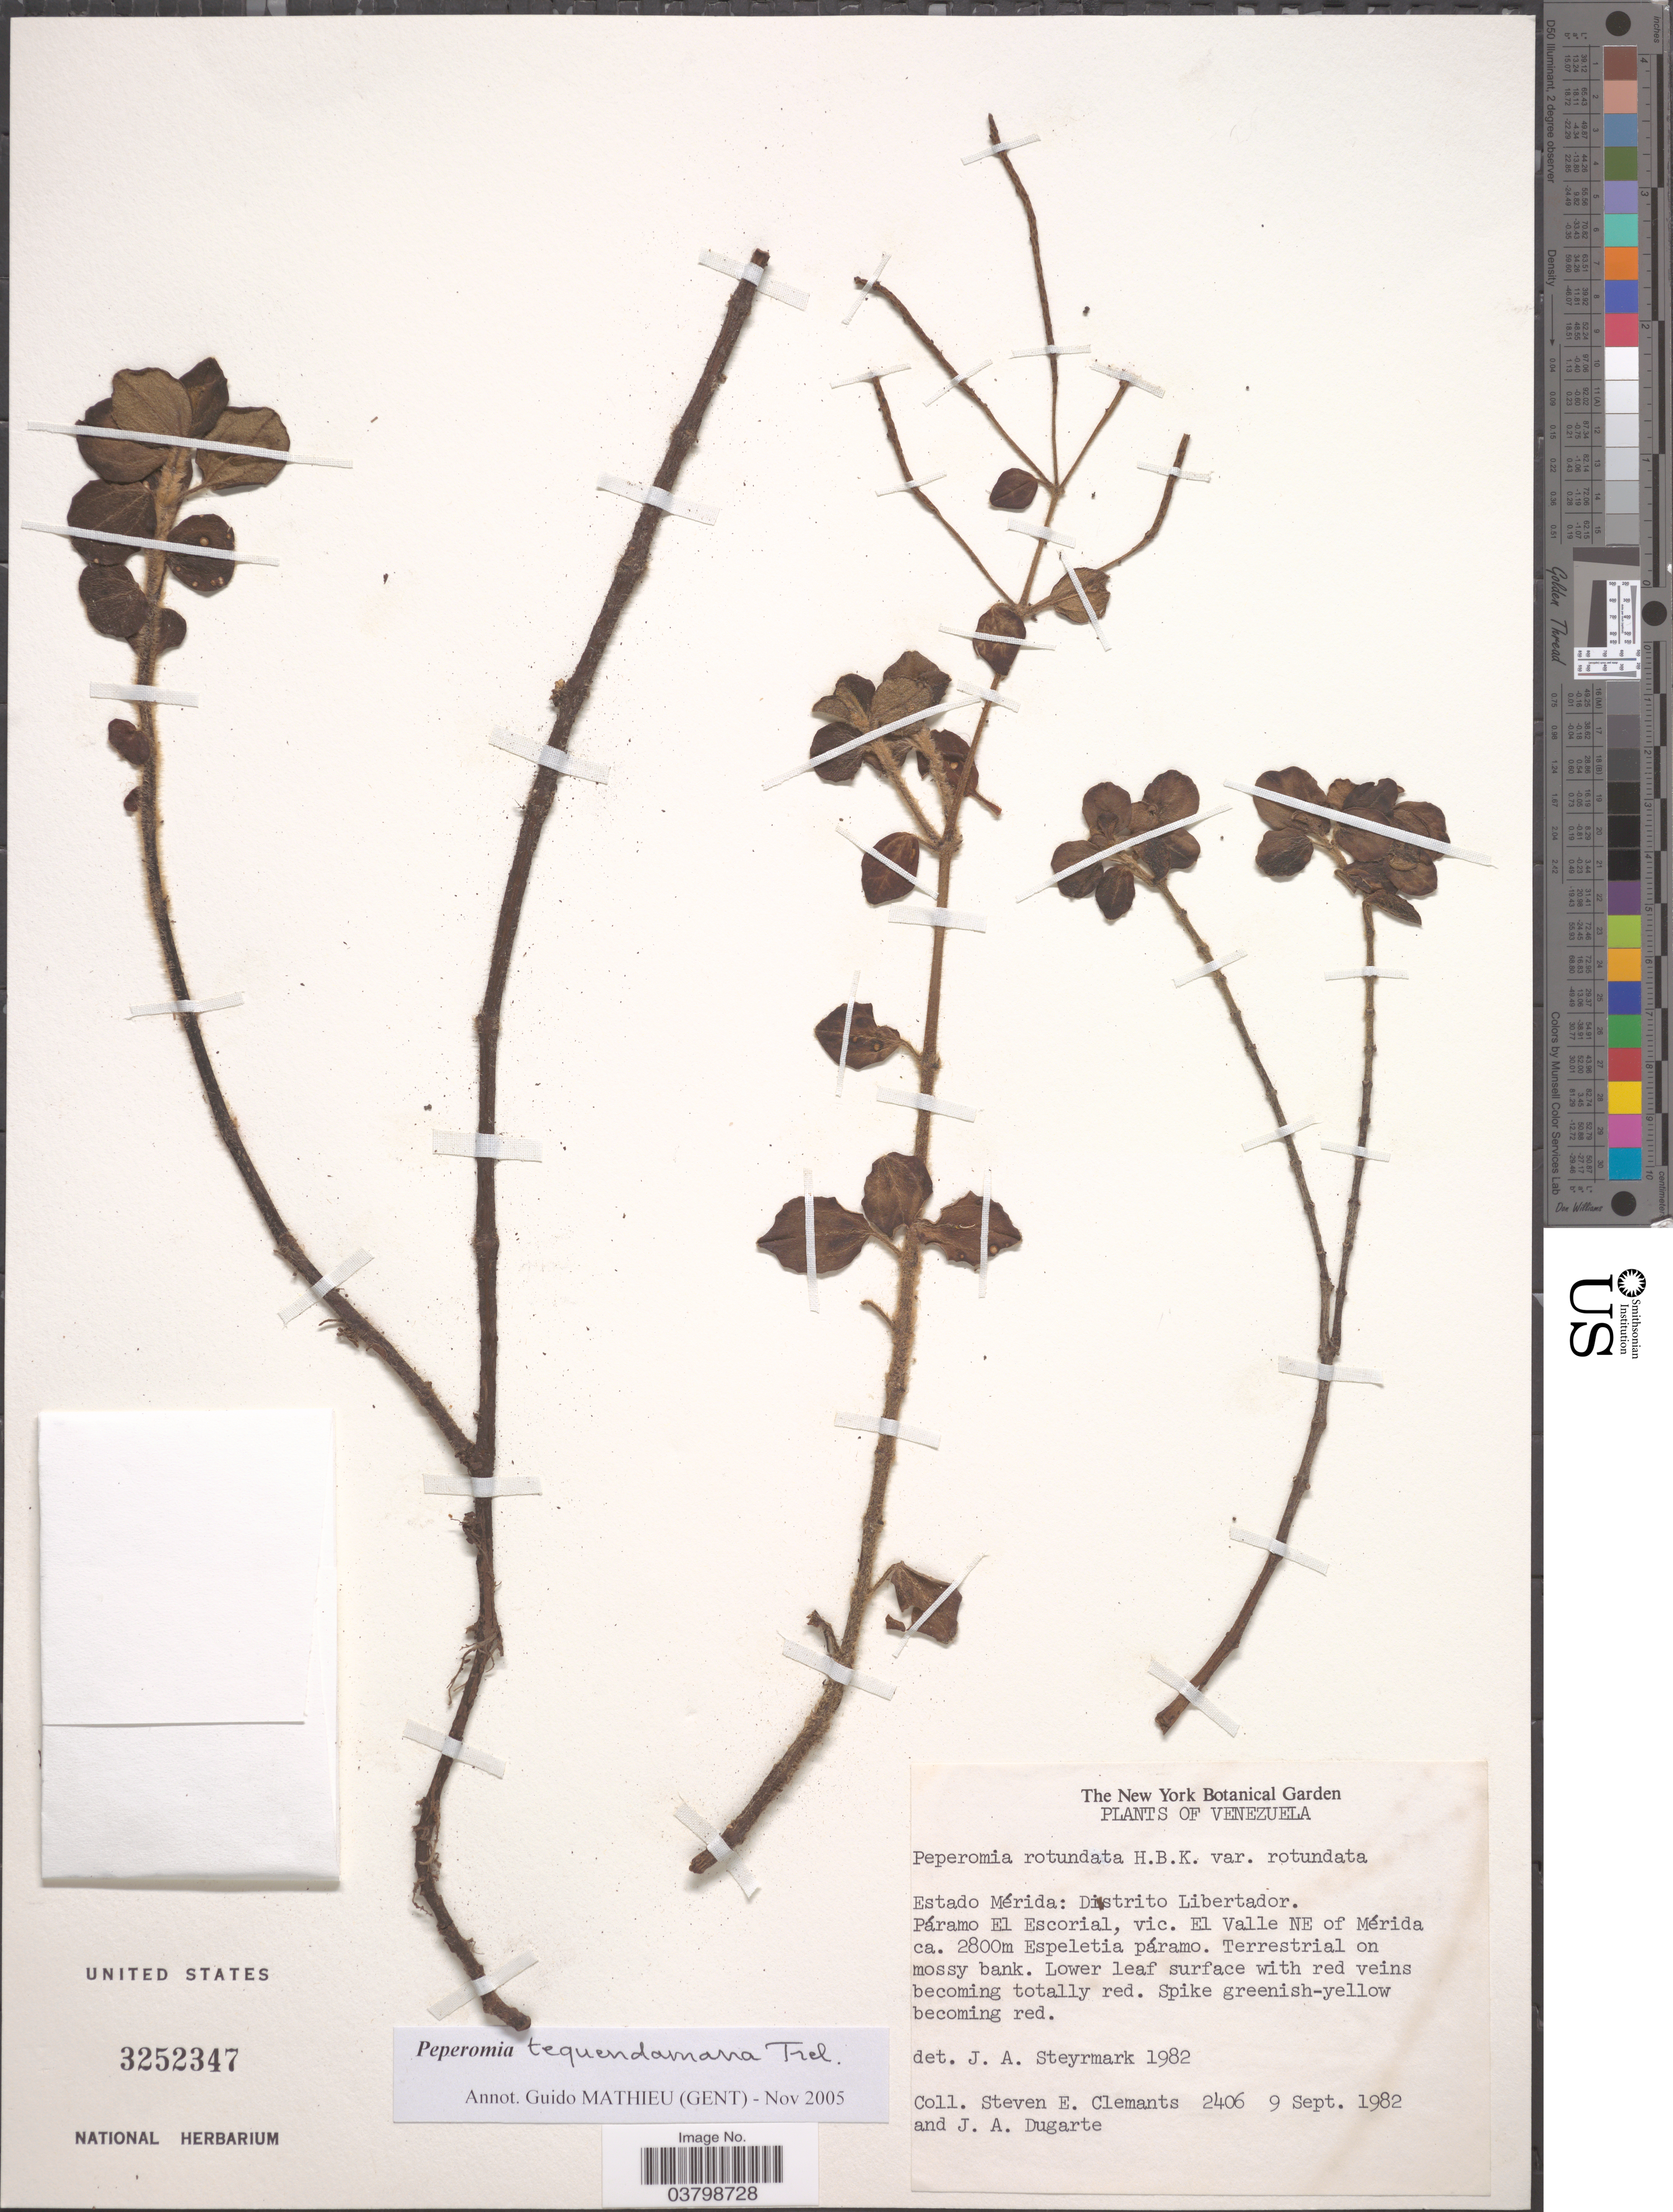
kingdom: Plantae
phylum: Tracheophyta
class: Magnoliopsida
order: Piperales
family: Piperaceae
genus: Peperomia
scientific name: Peperomia tequendamana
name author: Trel.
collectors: S. Clemants & J. Dugarte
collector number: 2406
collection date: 1982-09-09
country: Venezuela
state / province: Merida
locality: Distrito Libertador. Páramo El Escorial, vic. El Valle NE of Mérida.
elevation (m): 2800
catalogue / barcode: US 3252347